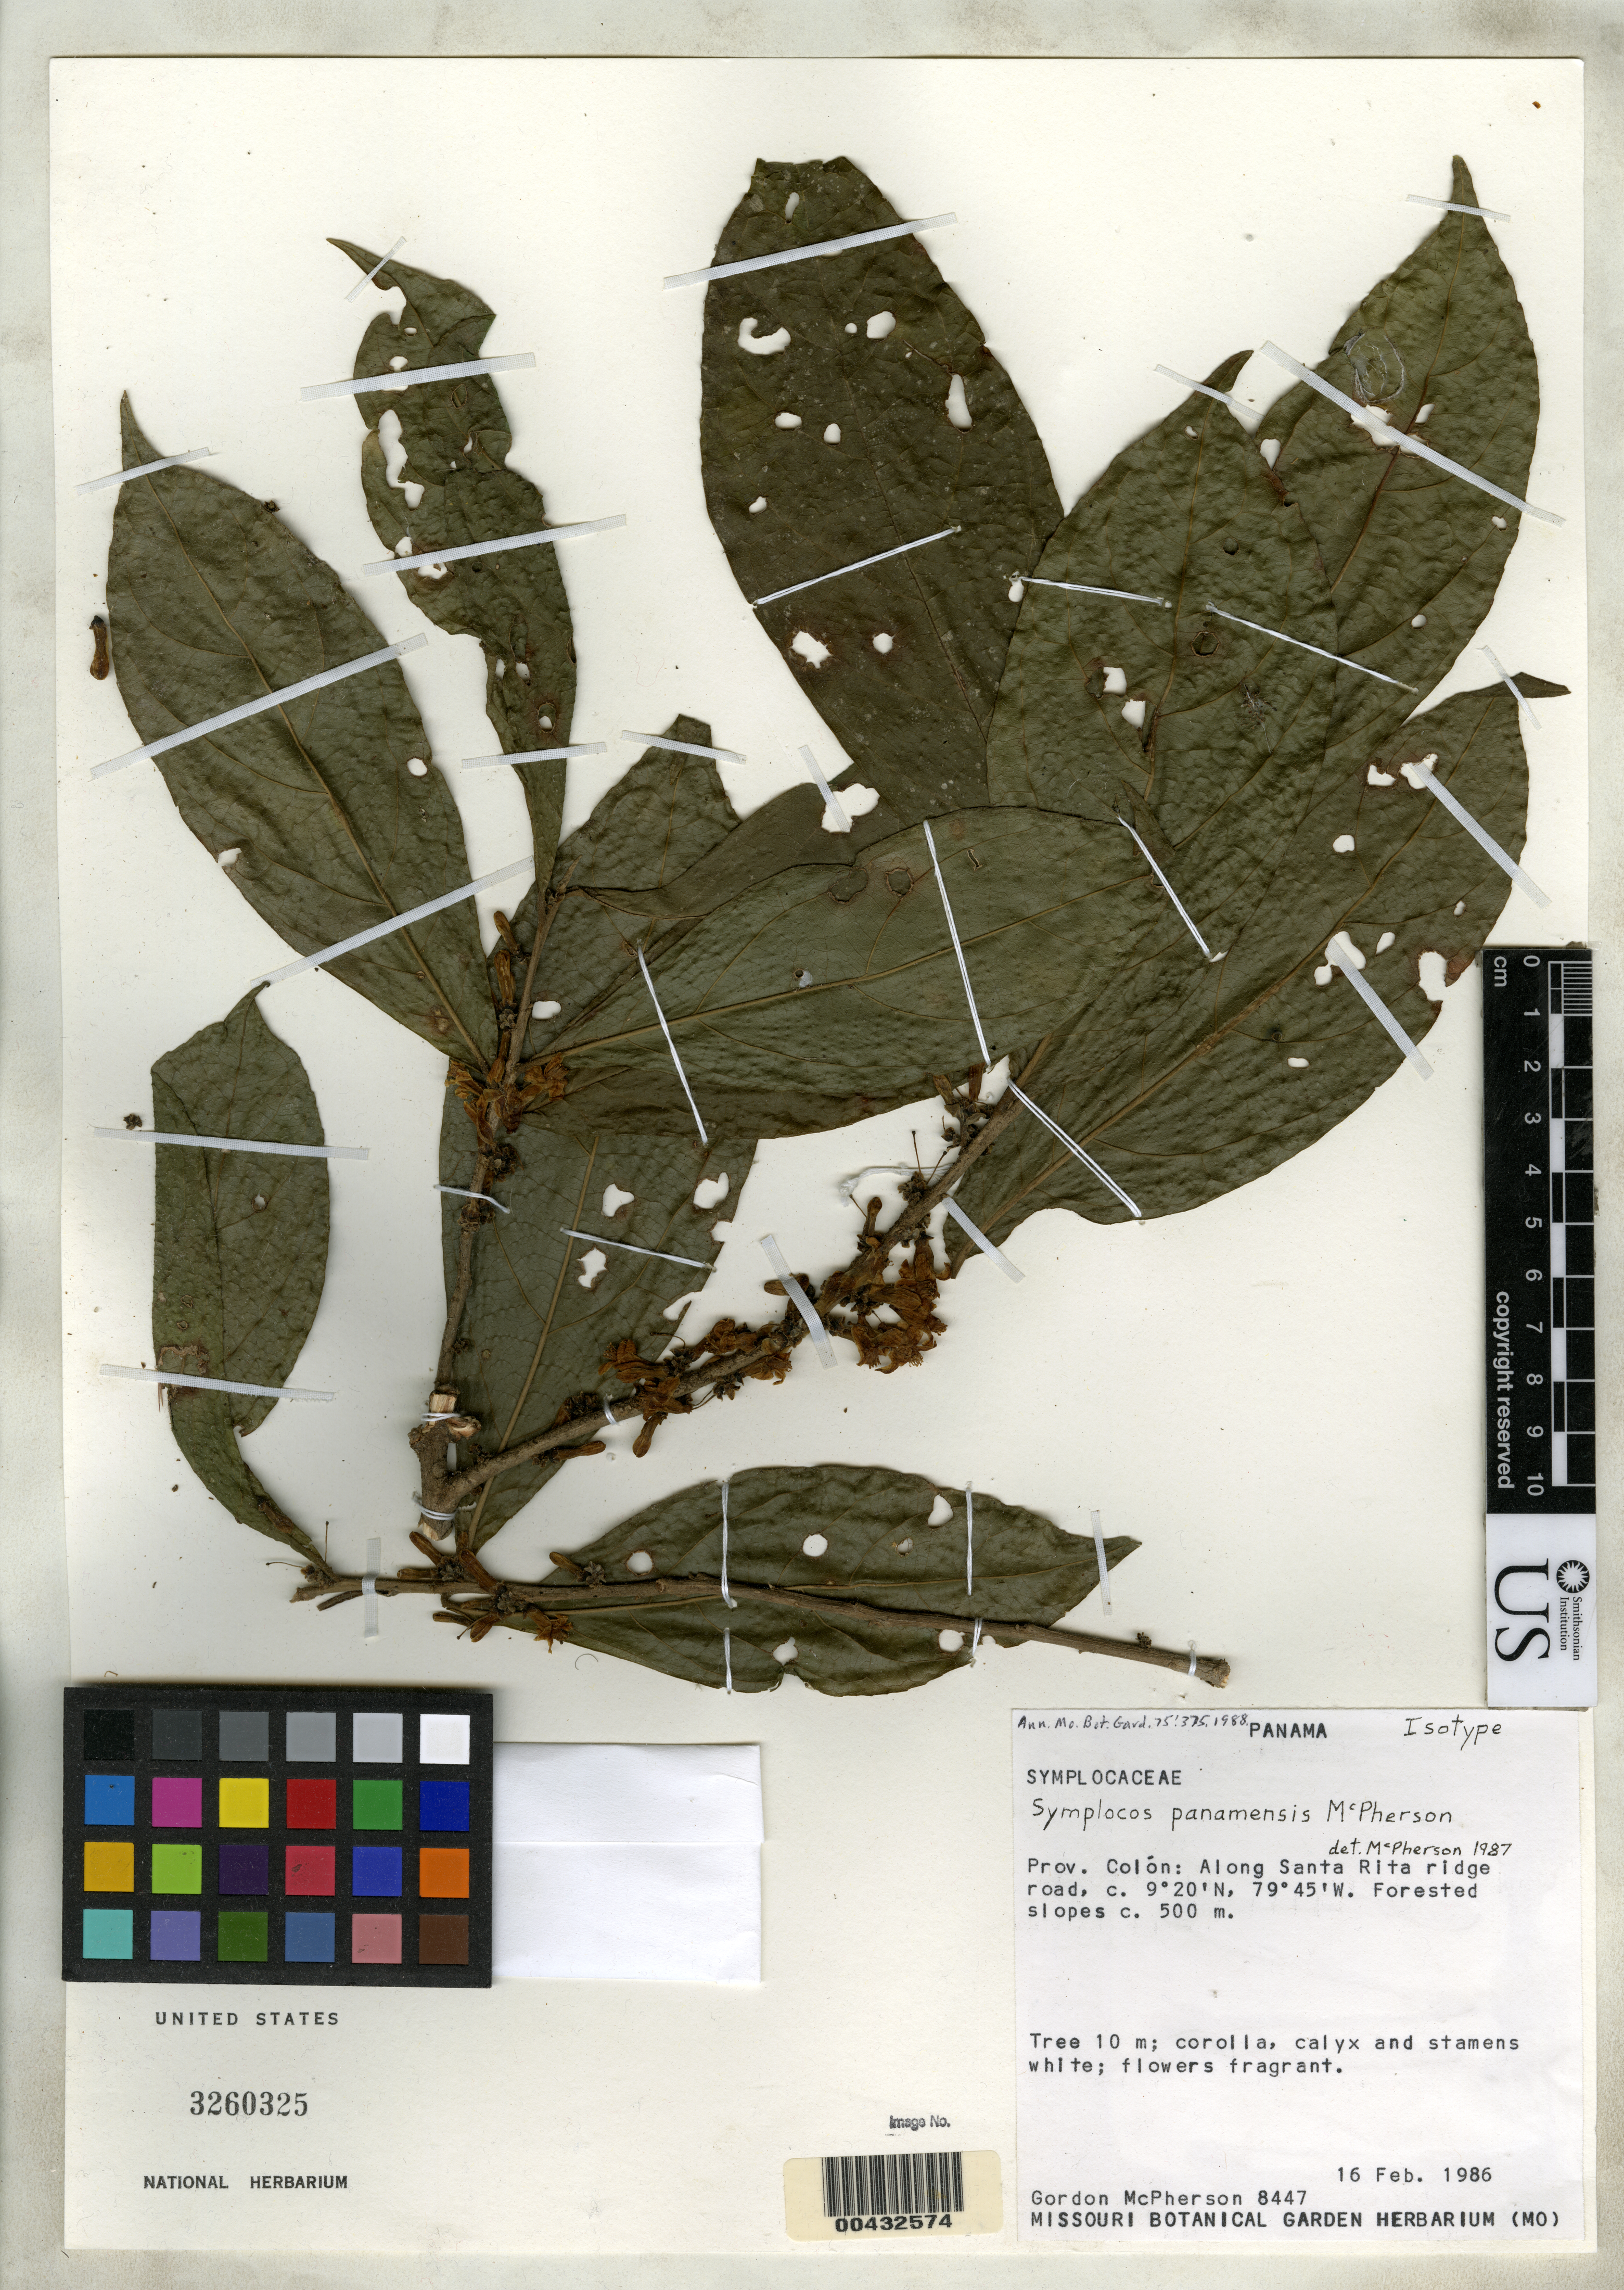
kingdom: Plantae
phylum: Tracheophyta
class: Magnoliopsida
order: Ericales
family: Symplocaceae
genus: Symplocos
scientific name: Symplocos panamensis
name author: McPherson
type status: Isotype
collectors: G. D. McPherson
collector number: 8447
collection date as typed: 16 Feb 1986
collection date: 1986-02-16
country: Panama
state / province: Colón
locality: Along Santa Rita Ridge Road.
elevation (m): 500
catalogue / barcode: US 3260325